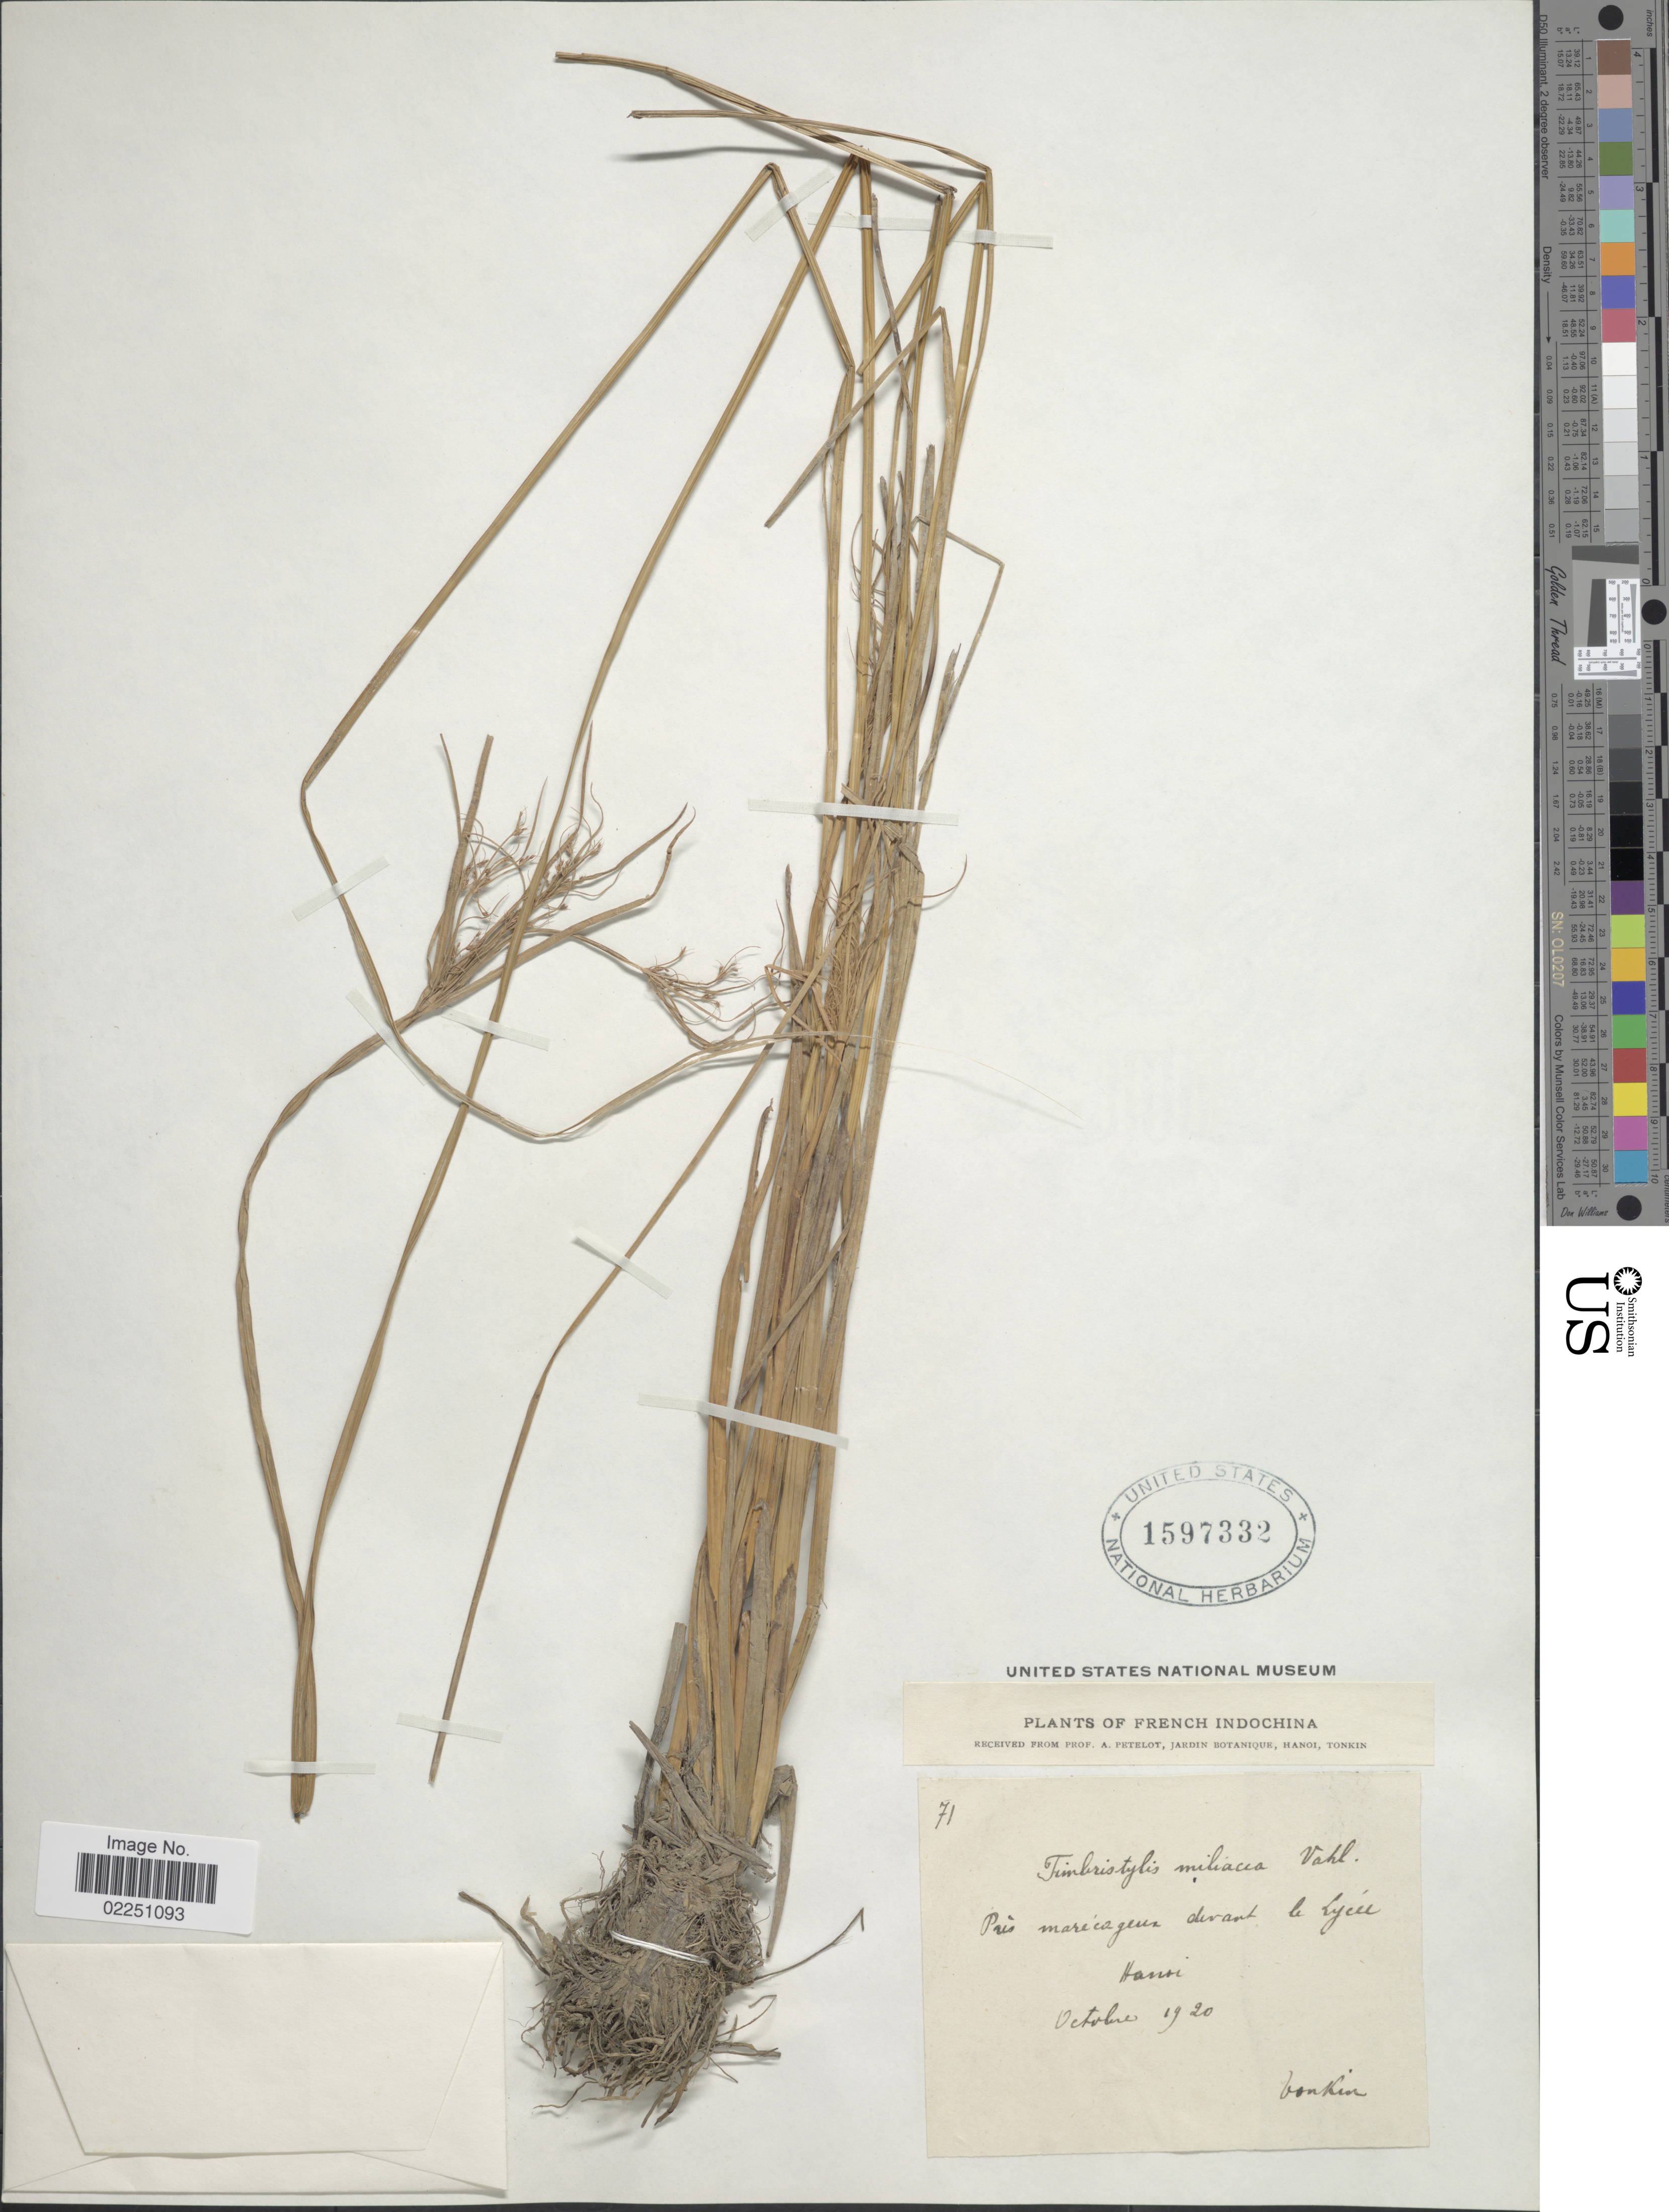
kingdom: Plantae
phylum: Tracheophyta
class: Liliopsida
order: Poales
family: Cyperaceae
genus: Fimbristylis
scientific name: Fimbristylis littoralis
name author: Gaudich.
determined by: Strong, Mark T., (BOT), Smithsonian Institution - National Museum of Natural History (UNITED STATES)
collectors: A. Petelot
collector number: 71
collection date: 1920-10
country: Vietnam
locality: Tonkin. French Indochina. Pris maricaguez derant le Lycee. [interpreted] Hanoi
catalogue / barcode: US 1597332